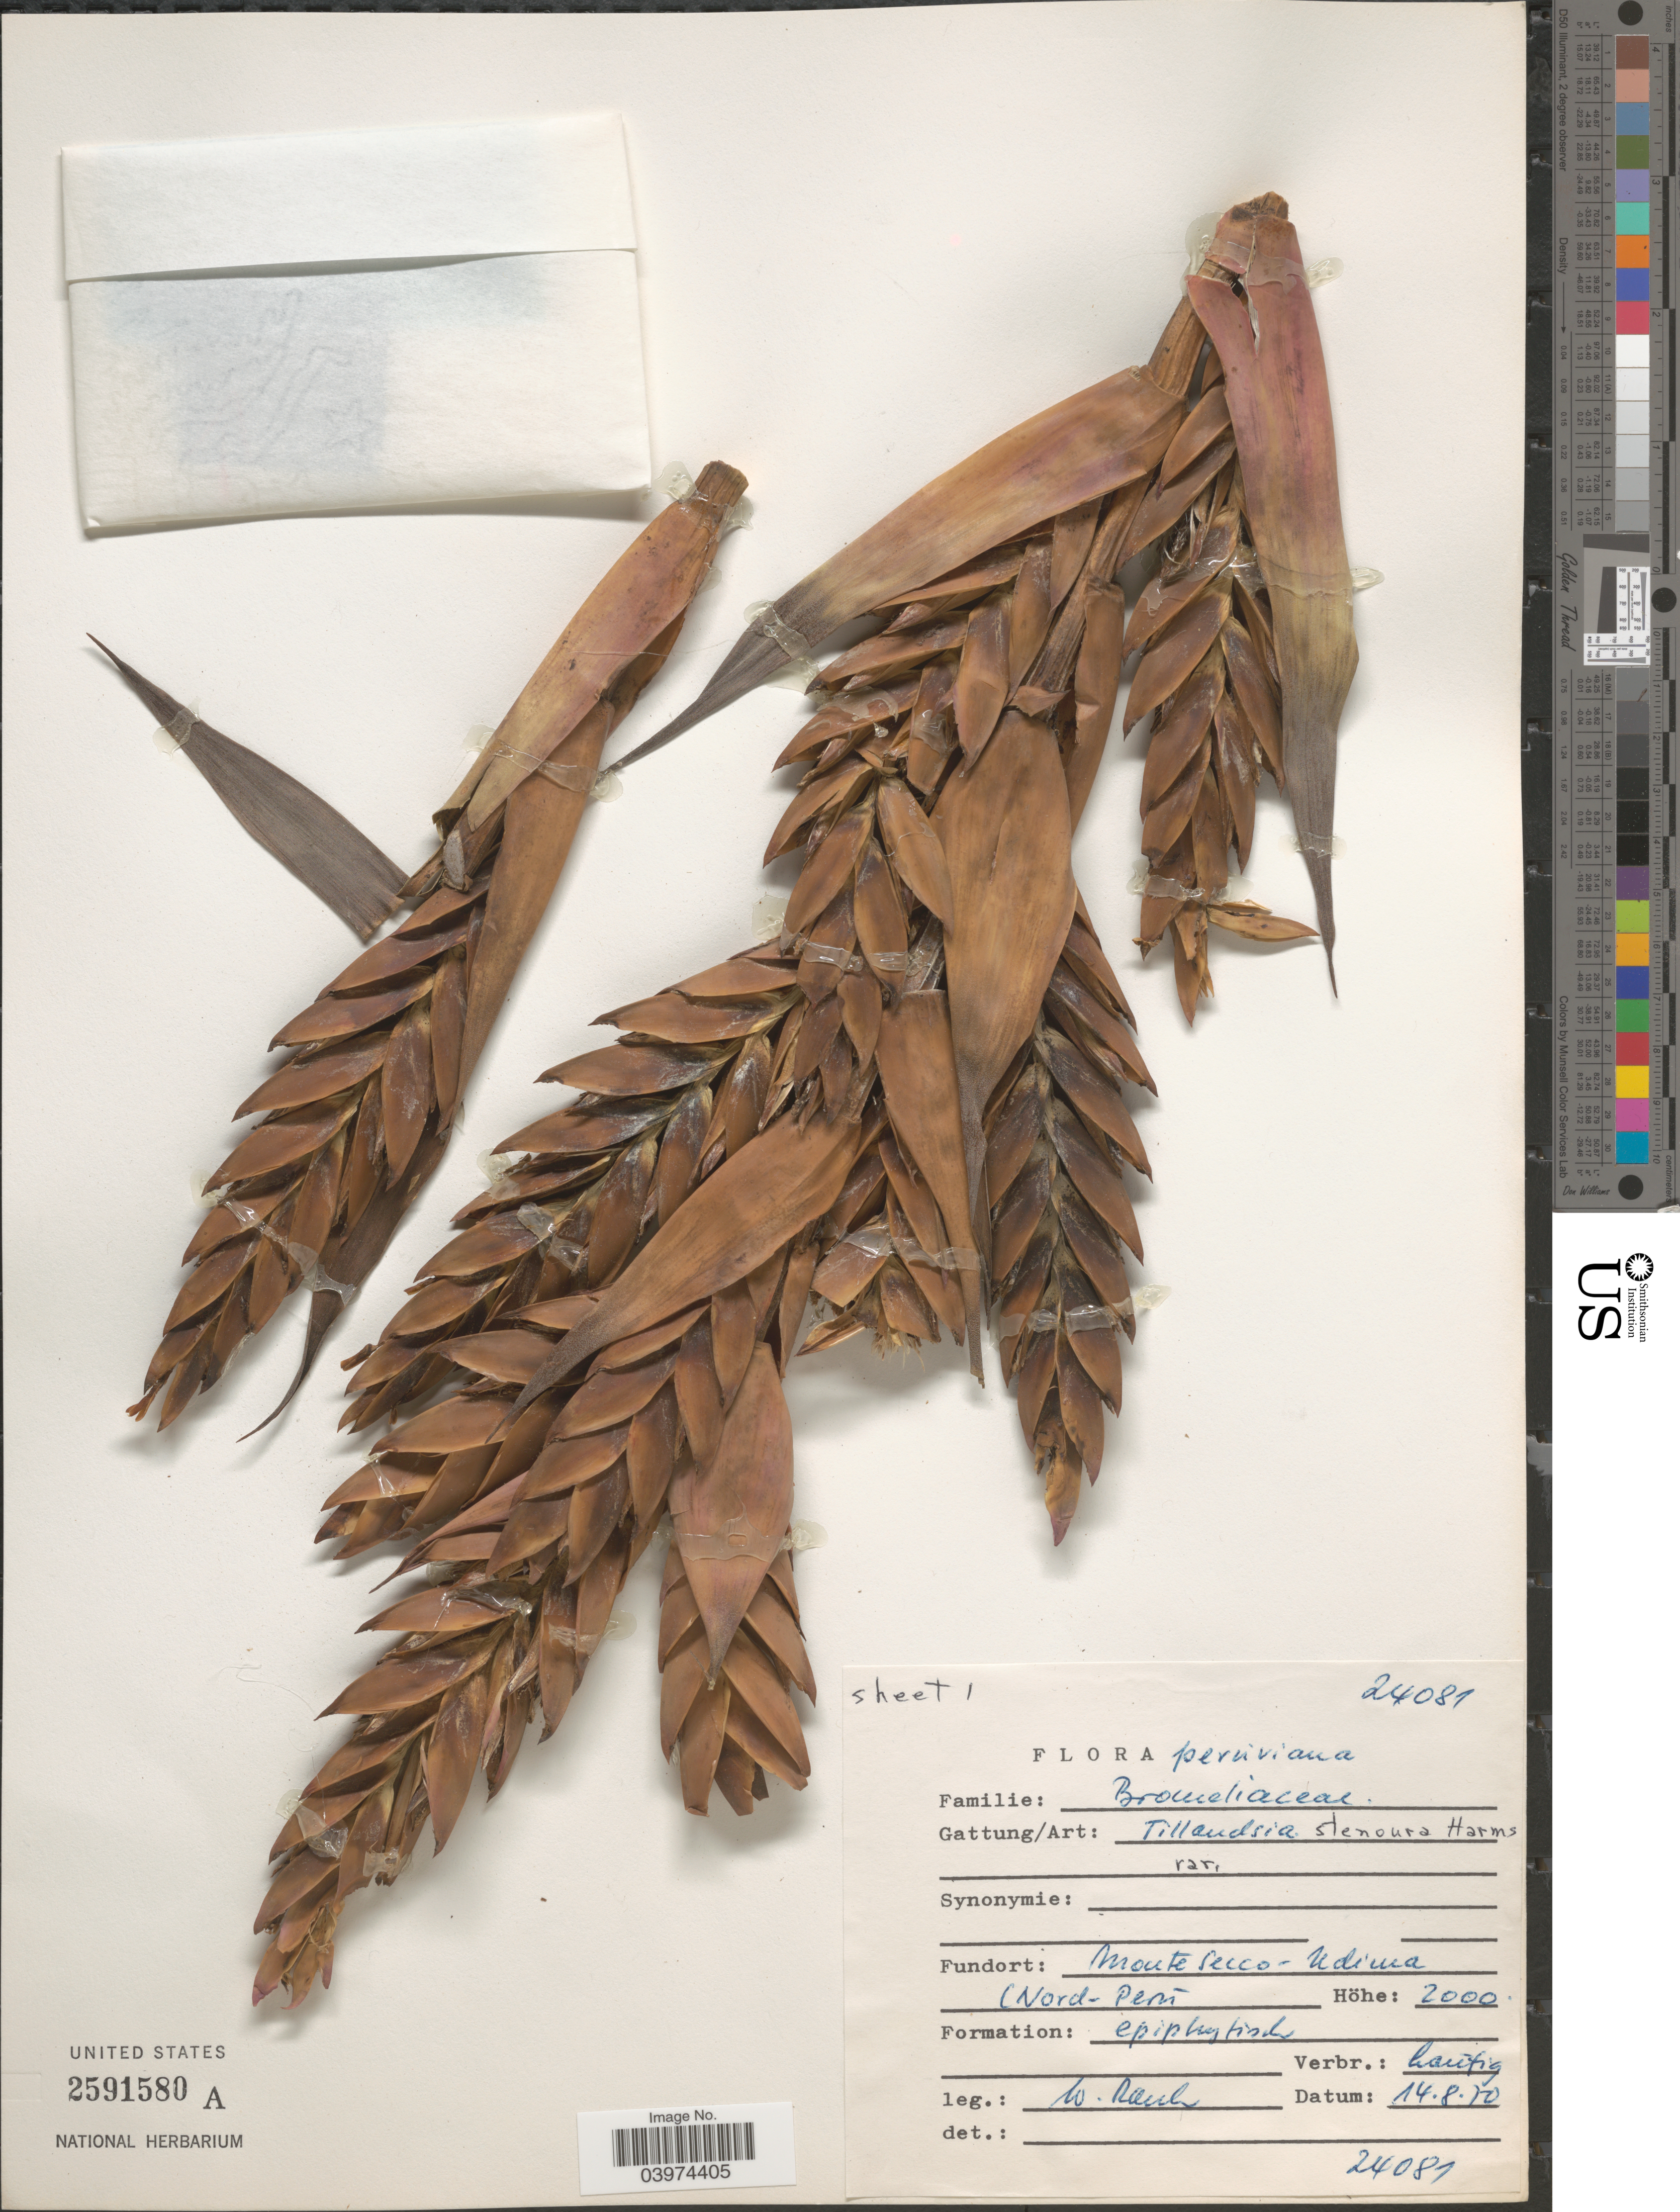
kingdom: Plantae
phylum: Tracheophyta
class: Liliopsida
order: Poales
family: Bromeliaceae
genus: Tillandsia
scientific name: Tillandsia stenoura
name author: Harms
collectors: W. Rauh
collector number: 24081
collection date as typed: Transcribed d/m/y: 14/8/70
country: Peru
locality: Monte Secco - Udina. Nord - Peru.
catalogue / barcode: US 2591580